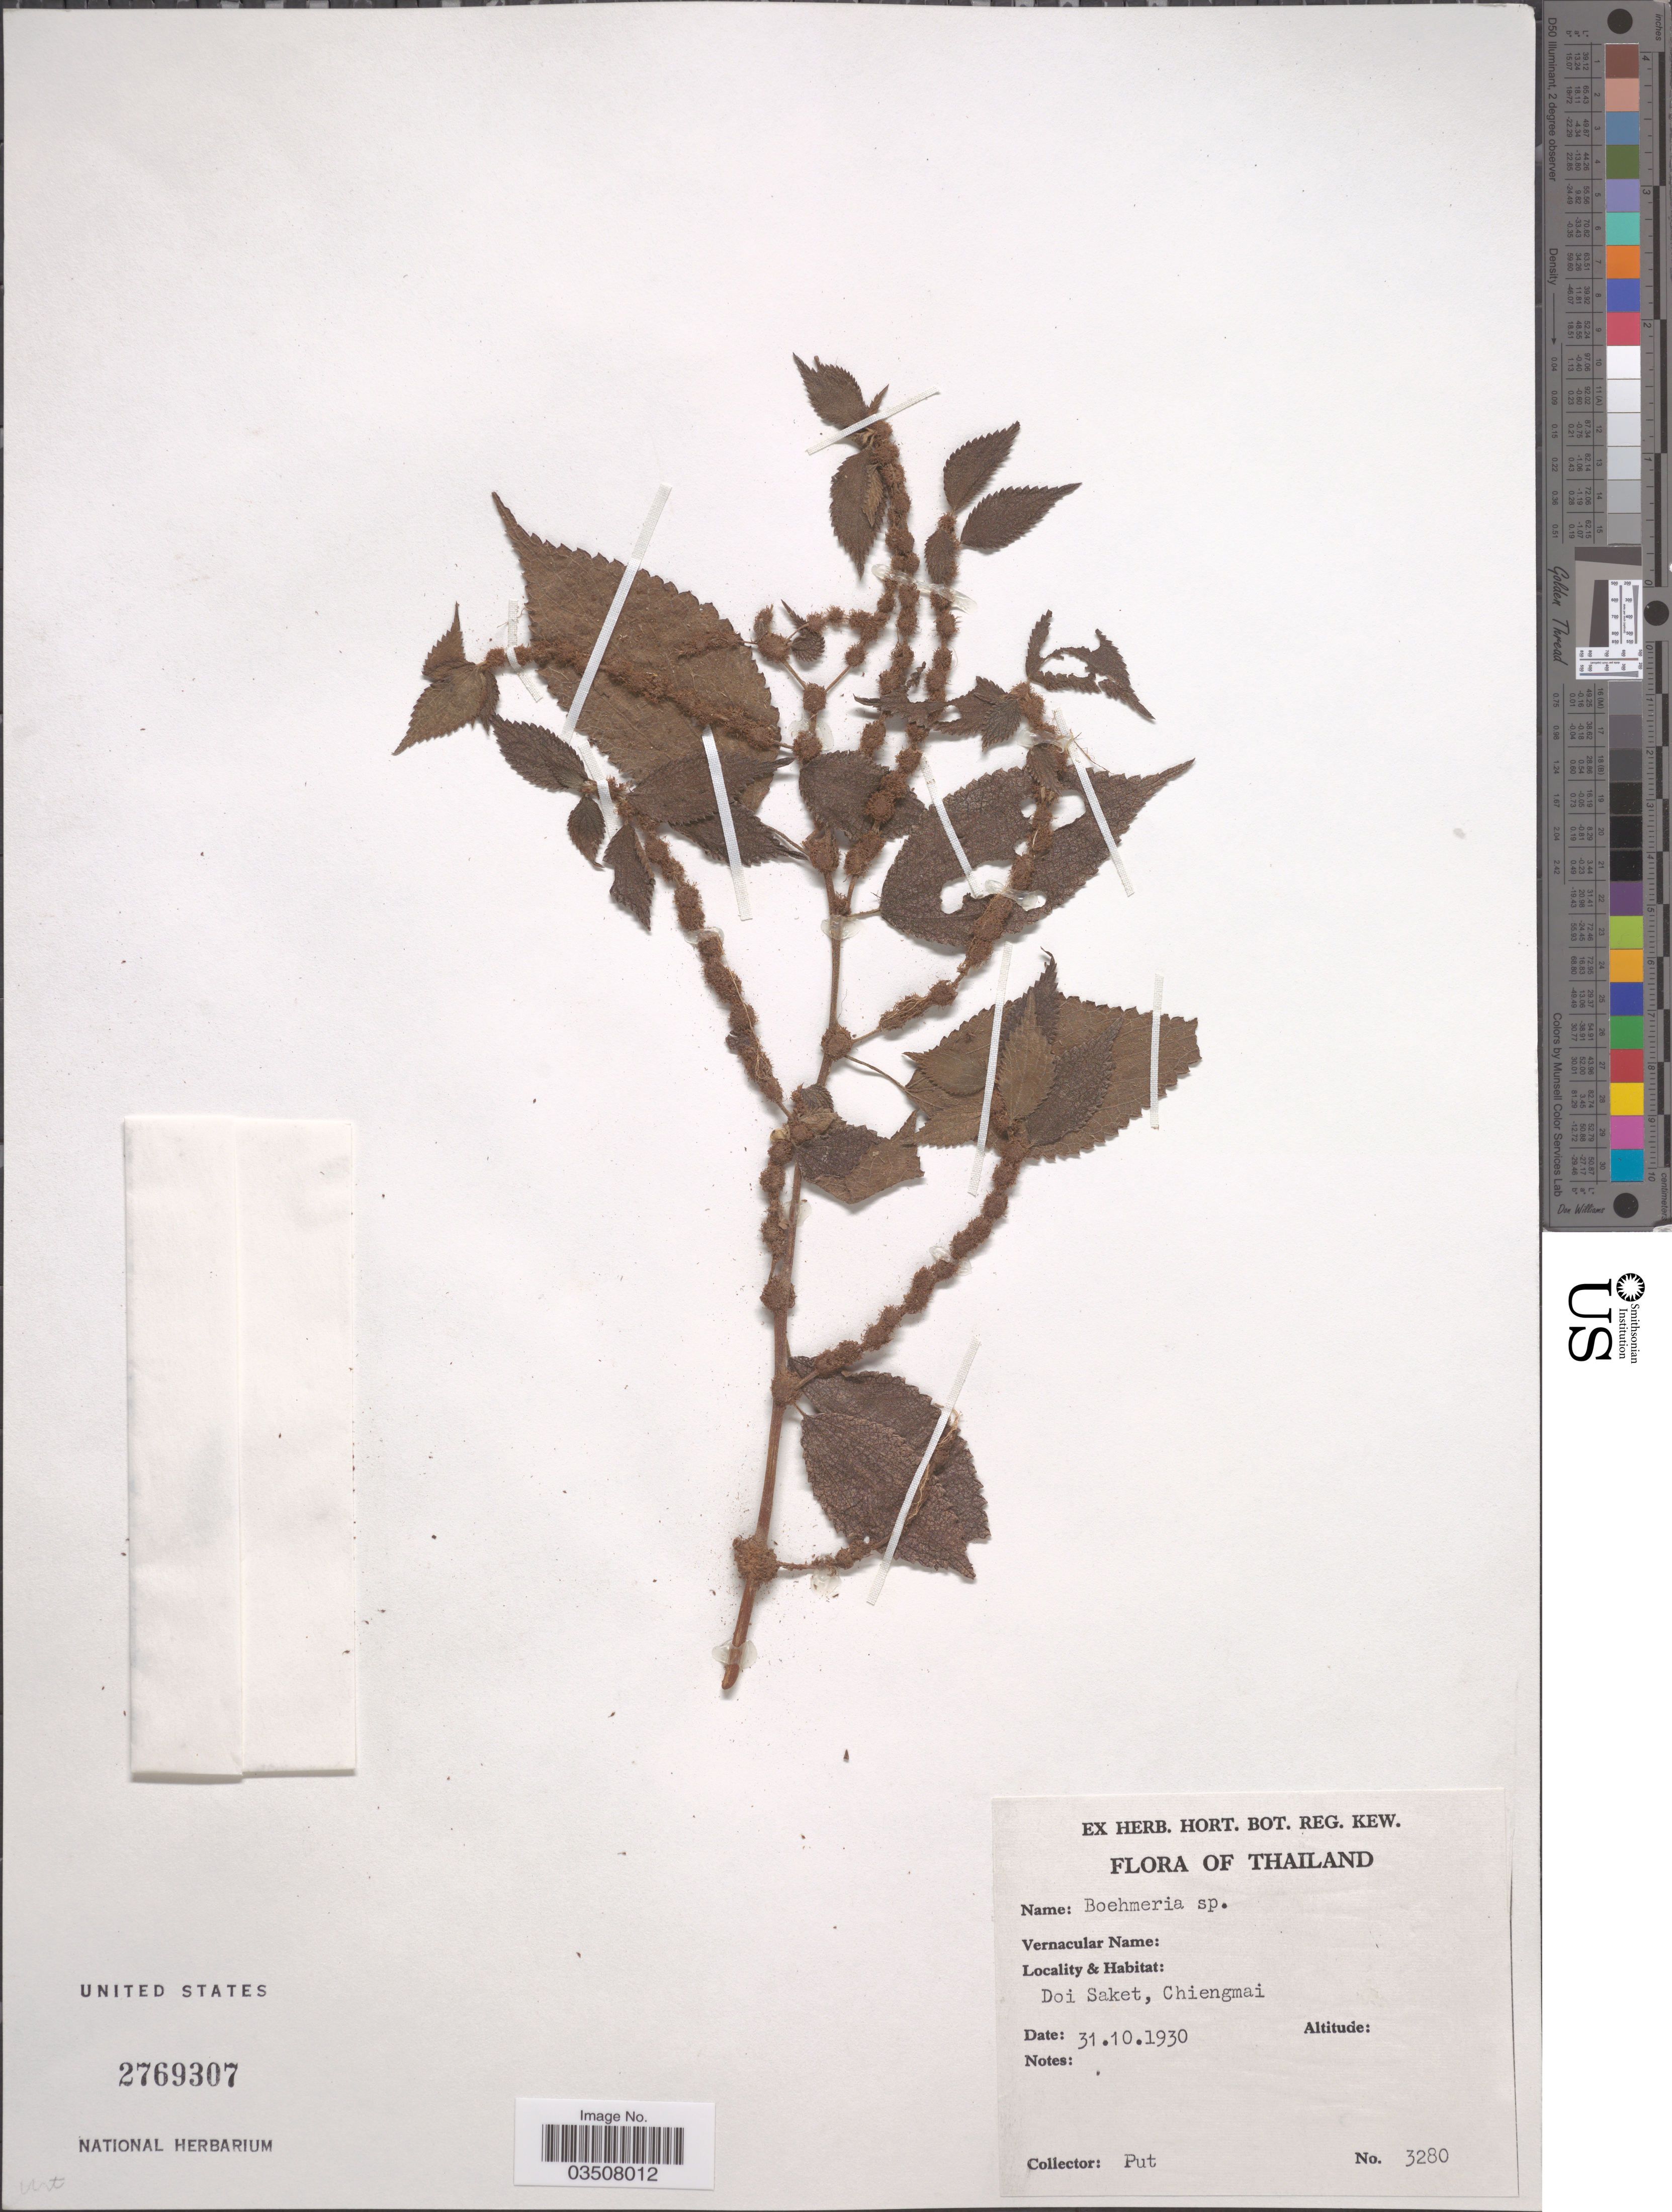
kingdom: Plantae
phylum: Tracheophyta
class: Magnoliopsida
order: Rosales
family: Urticaceae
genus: Boehmeria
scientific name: Boehmeria sp.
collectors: -. Put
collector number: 3280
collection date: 1930-10-31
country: Thailand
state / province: Chiang Mai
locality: Doi Saket, Chiengmai.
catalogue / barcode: US 2769307